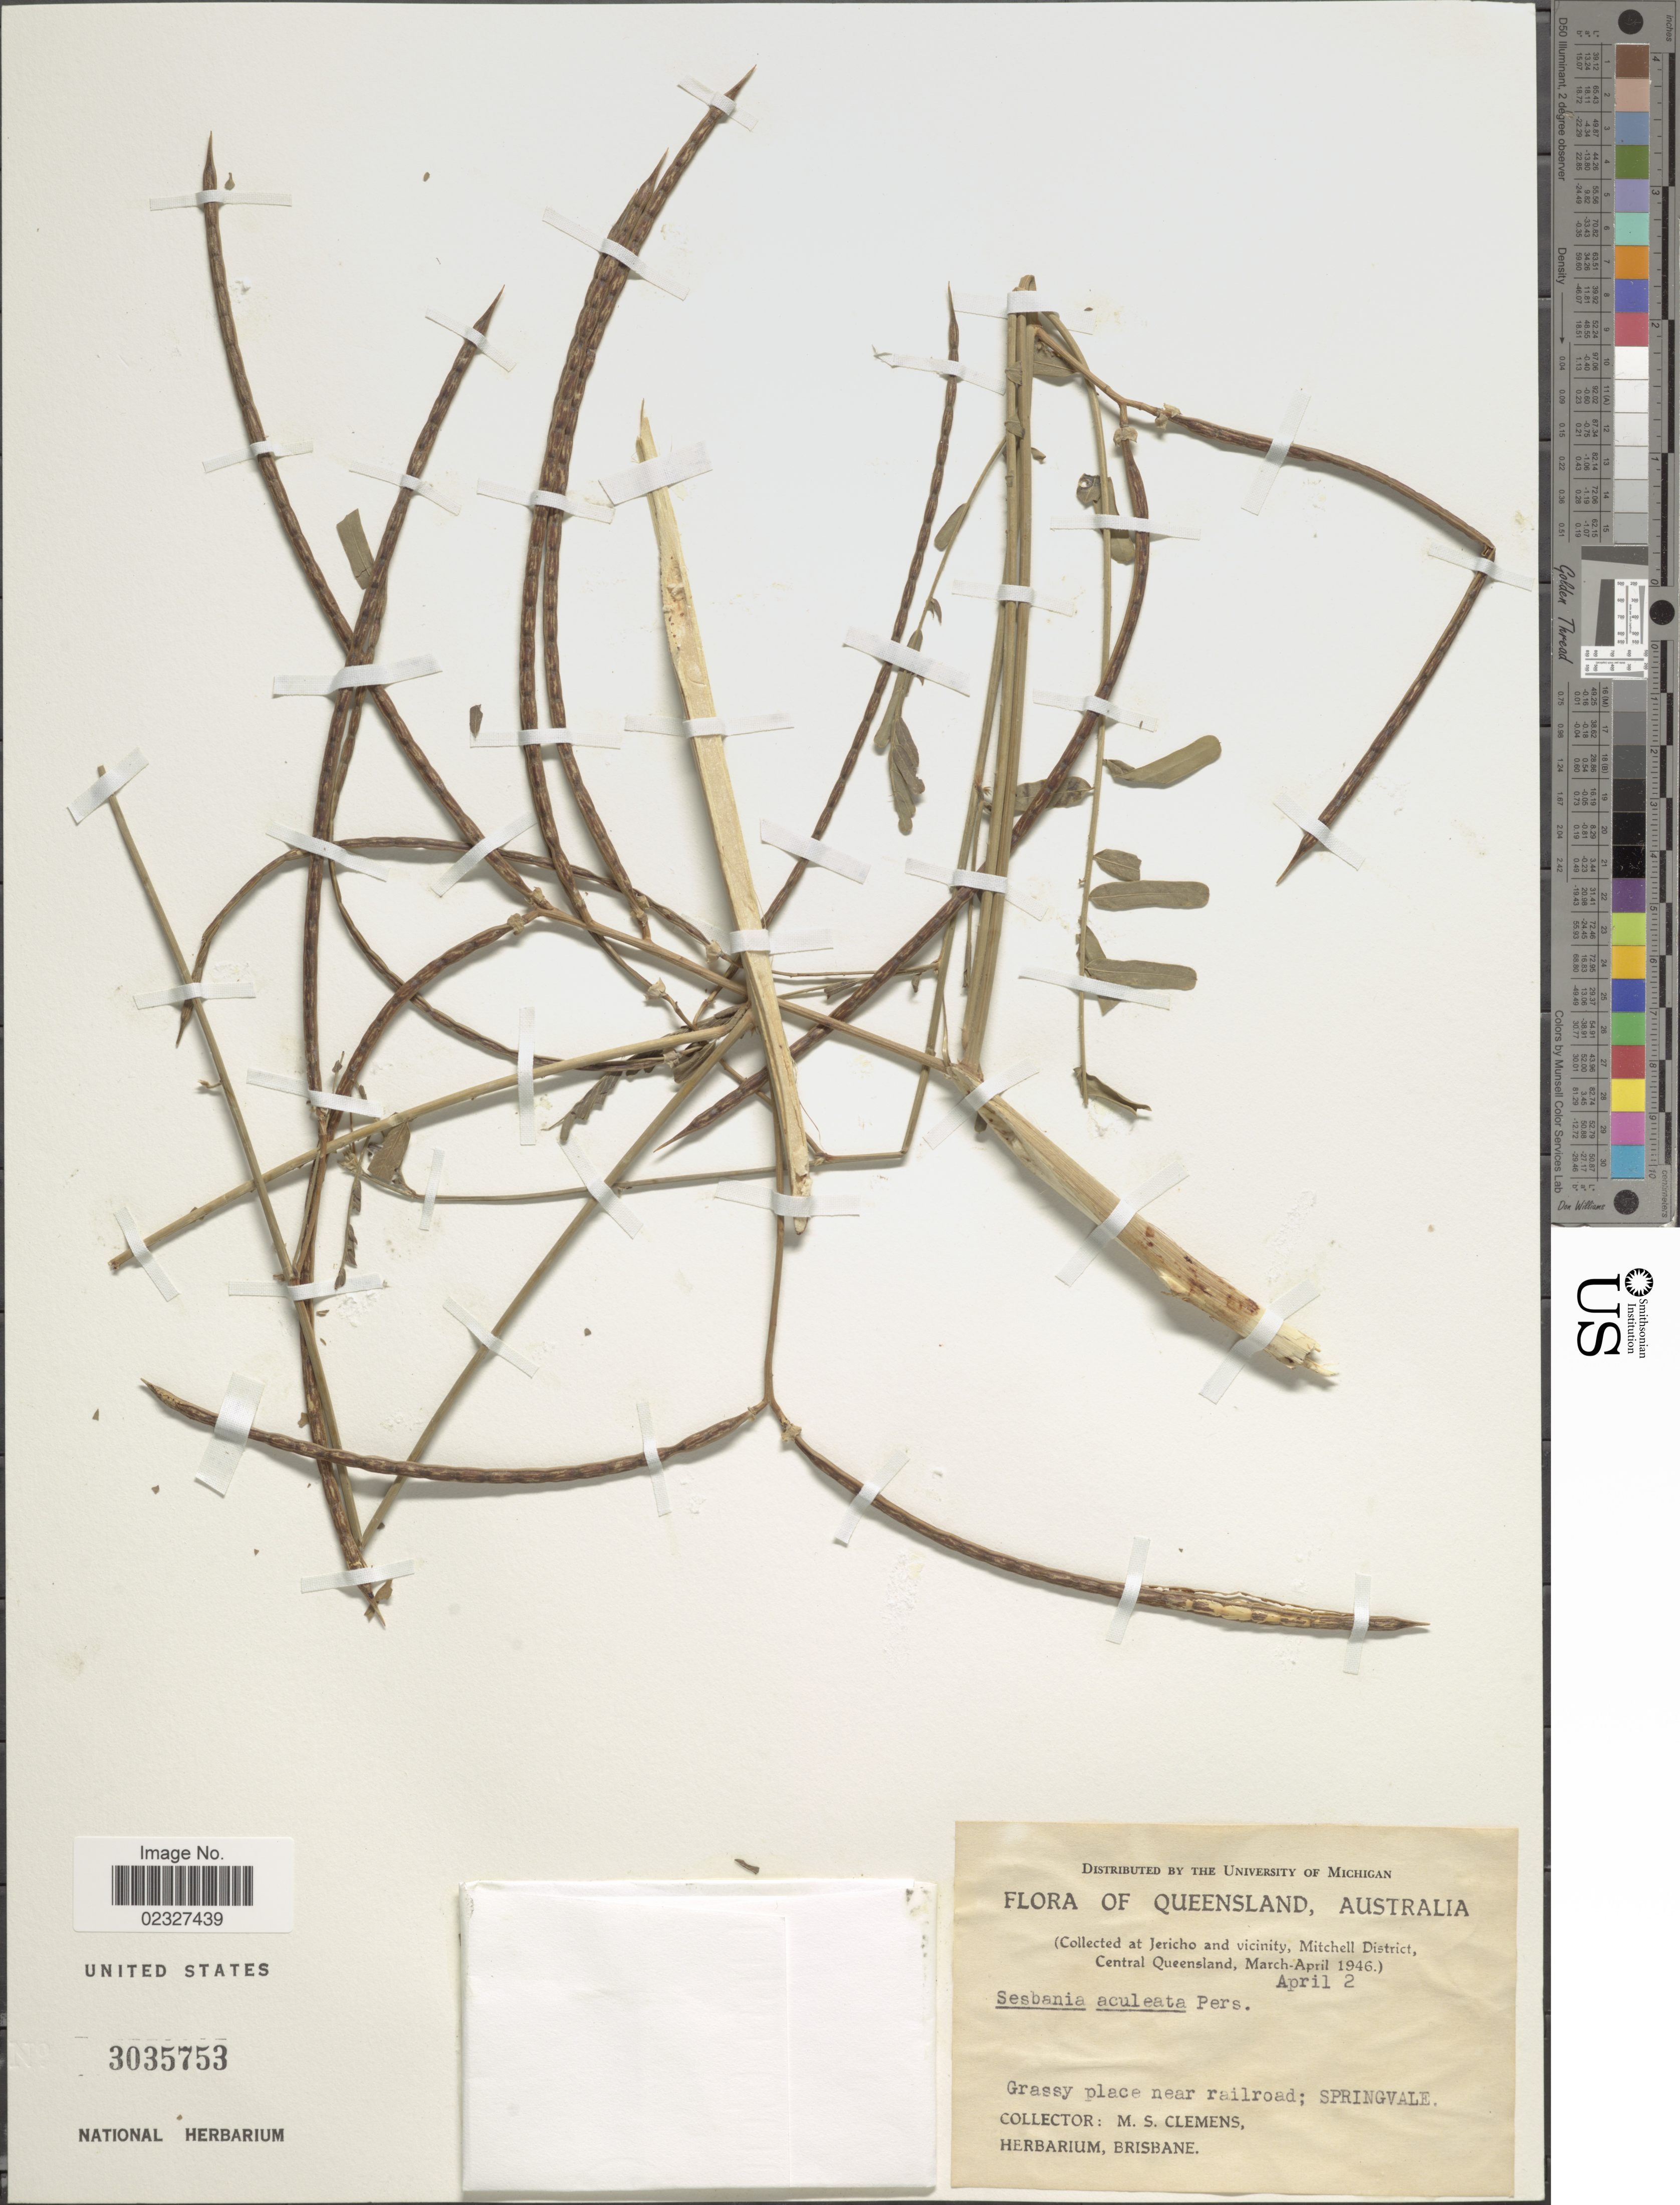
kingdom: Plantae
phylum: Tracheophyta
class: Magnoliopsida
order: Fabales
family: Fabaceae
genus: Sesbania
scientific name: Sesbania aculeata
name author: Pers.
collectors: M. S. Clemens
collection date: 1946-04-02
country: Australia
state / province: Queensland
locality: Jericho and Vicinity, Mitchell District, Central Queensland, Springvale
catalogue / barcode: US 3035753